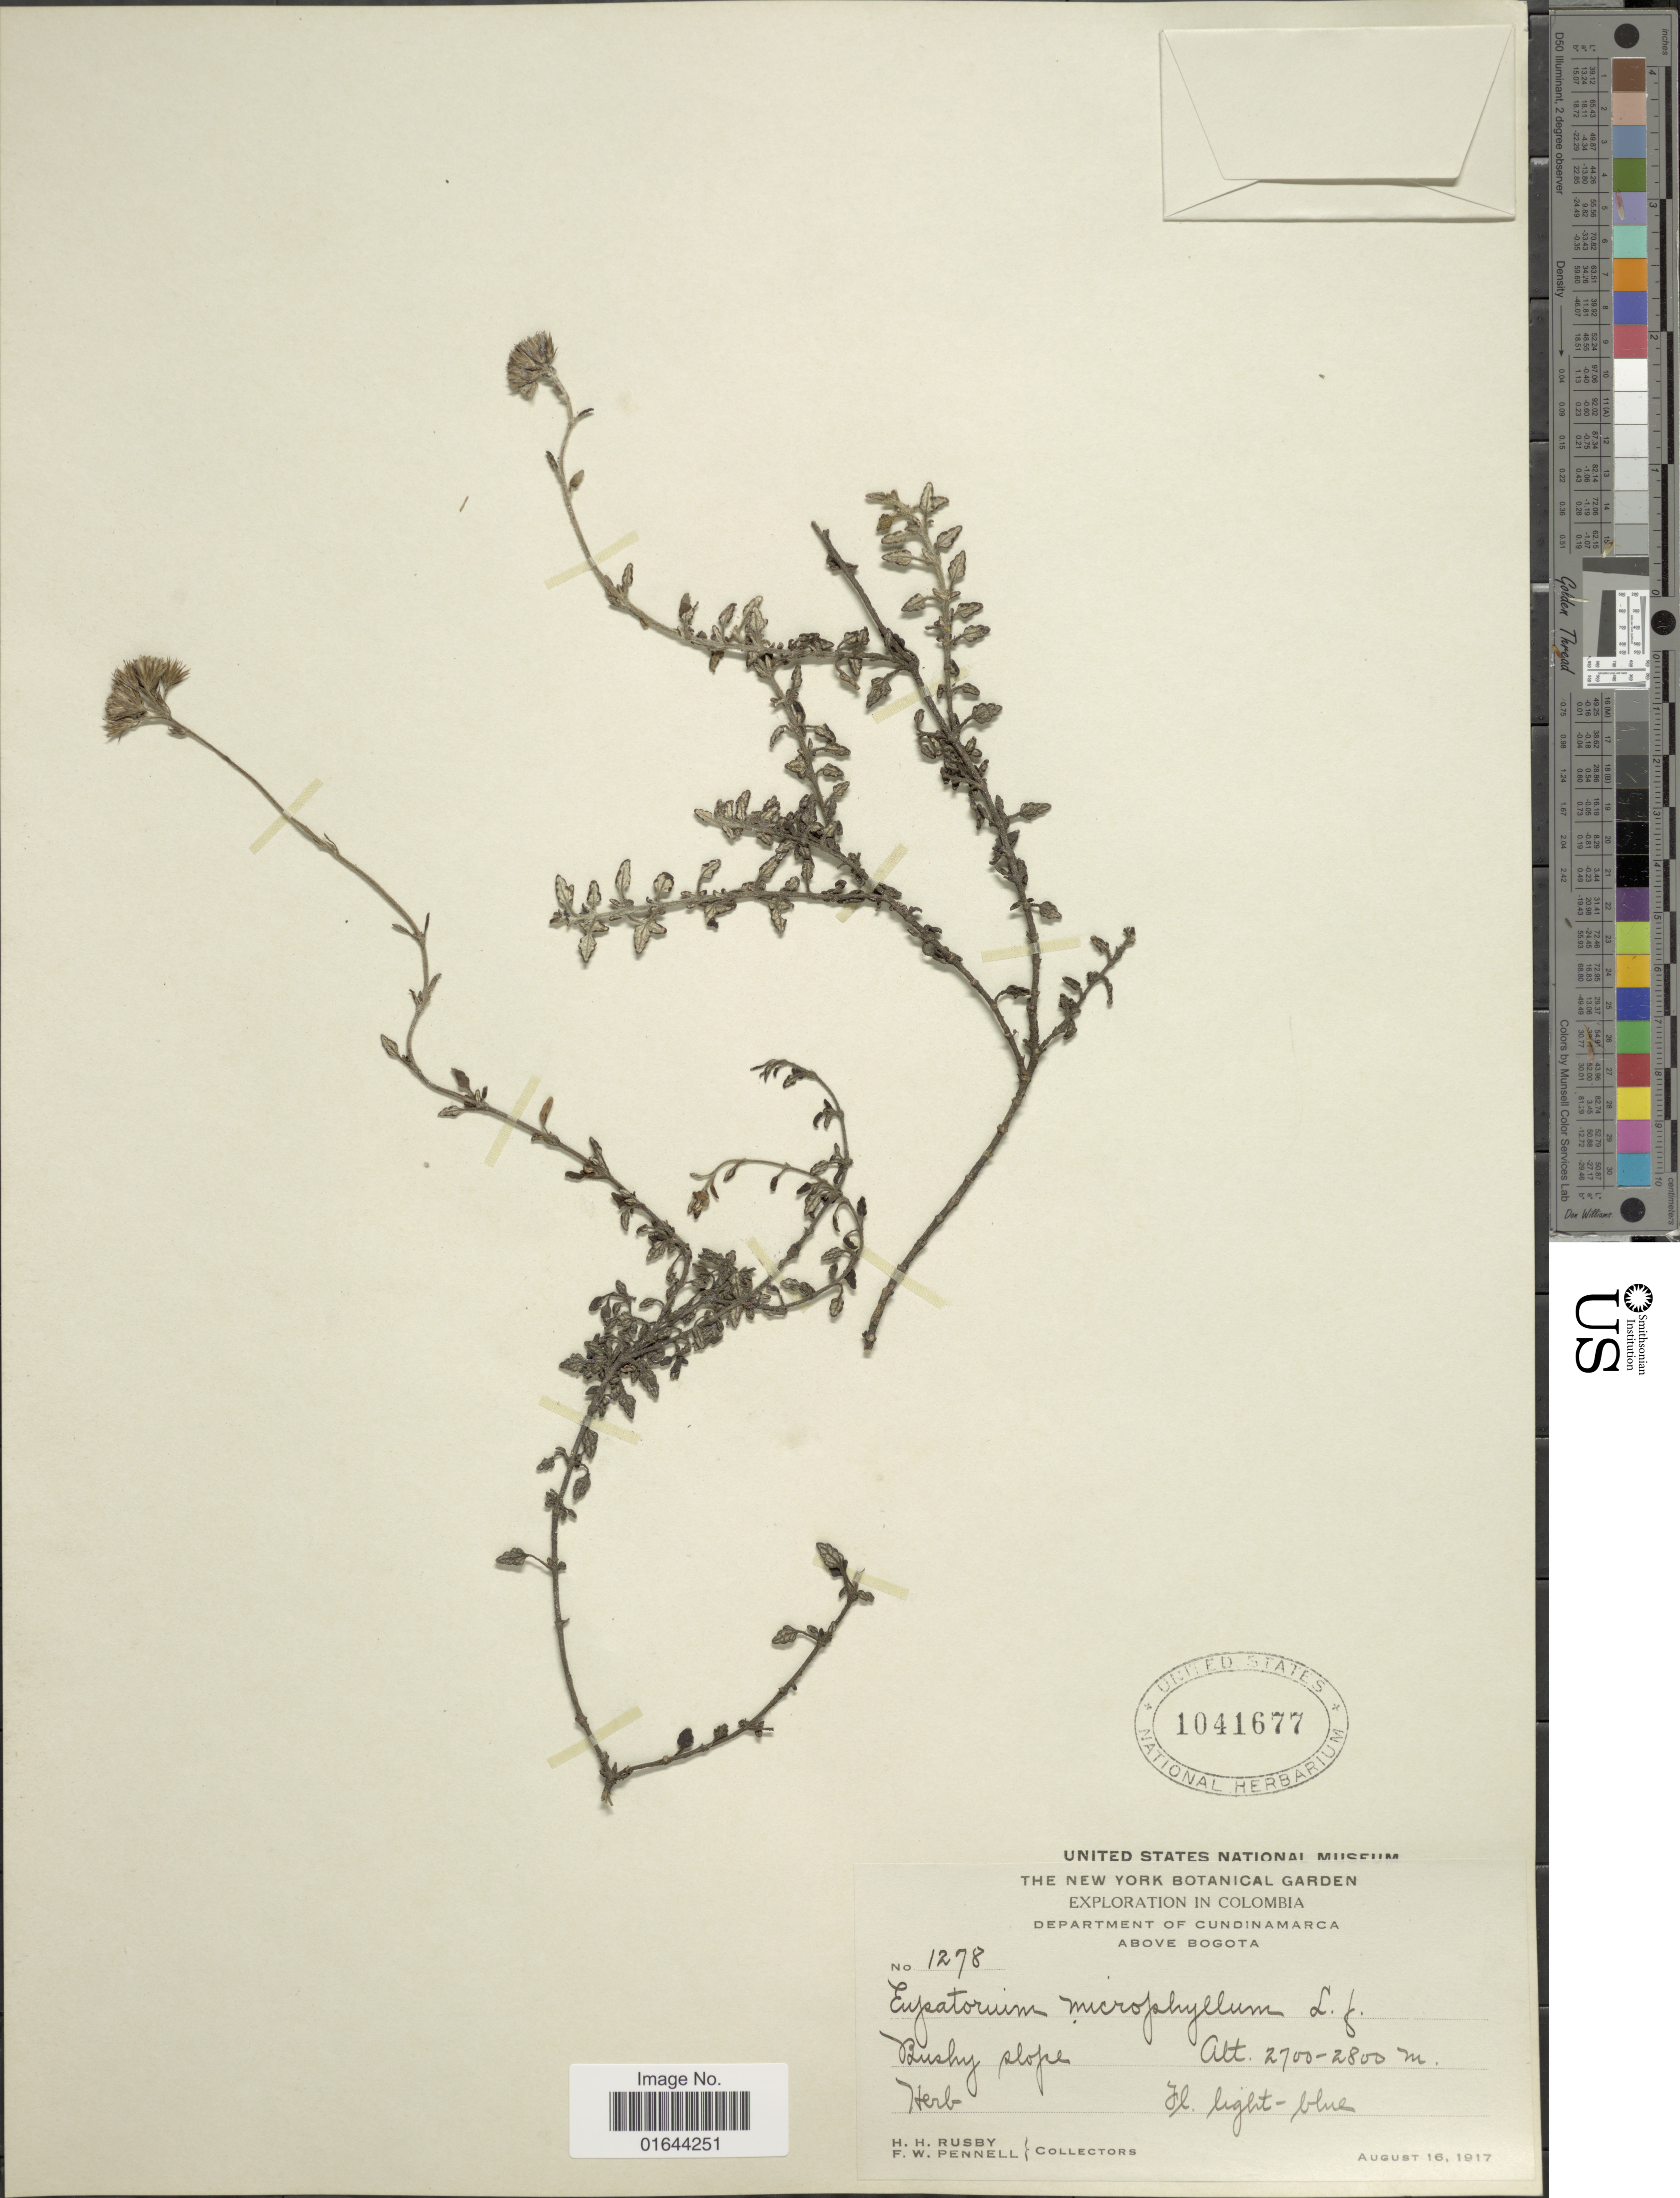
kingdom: Plantae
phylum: Tracheophyta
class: Magnoliopsida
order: Asterales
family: Asteraceae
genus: Lourteigia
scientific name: Lourteigia microphylla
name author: (L. f.) R.M. King & H. Rob.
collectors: H. H. Rusby & F. W. Pennell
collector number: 1278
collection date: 1917-08-16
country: Colombia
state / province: Cundinamarca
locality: Department of Cundinamarca above Bogota.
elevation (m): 2700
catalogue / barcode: US 1041677